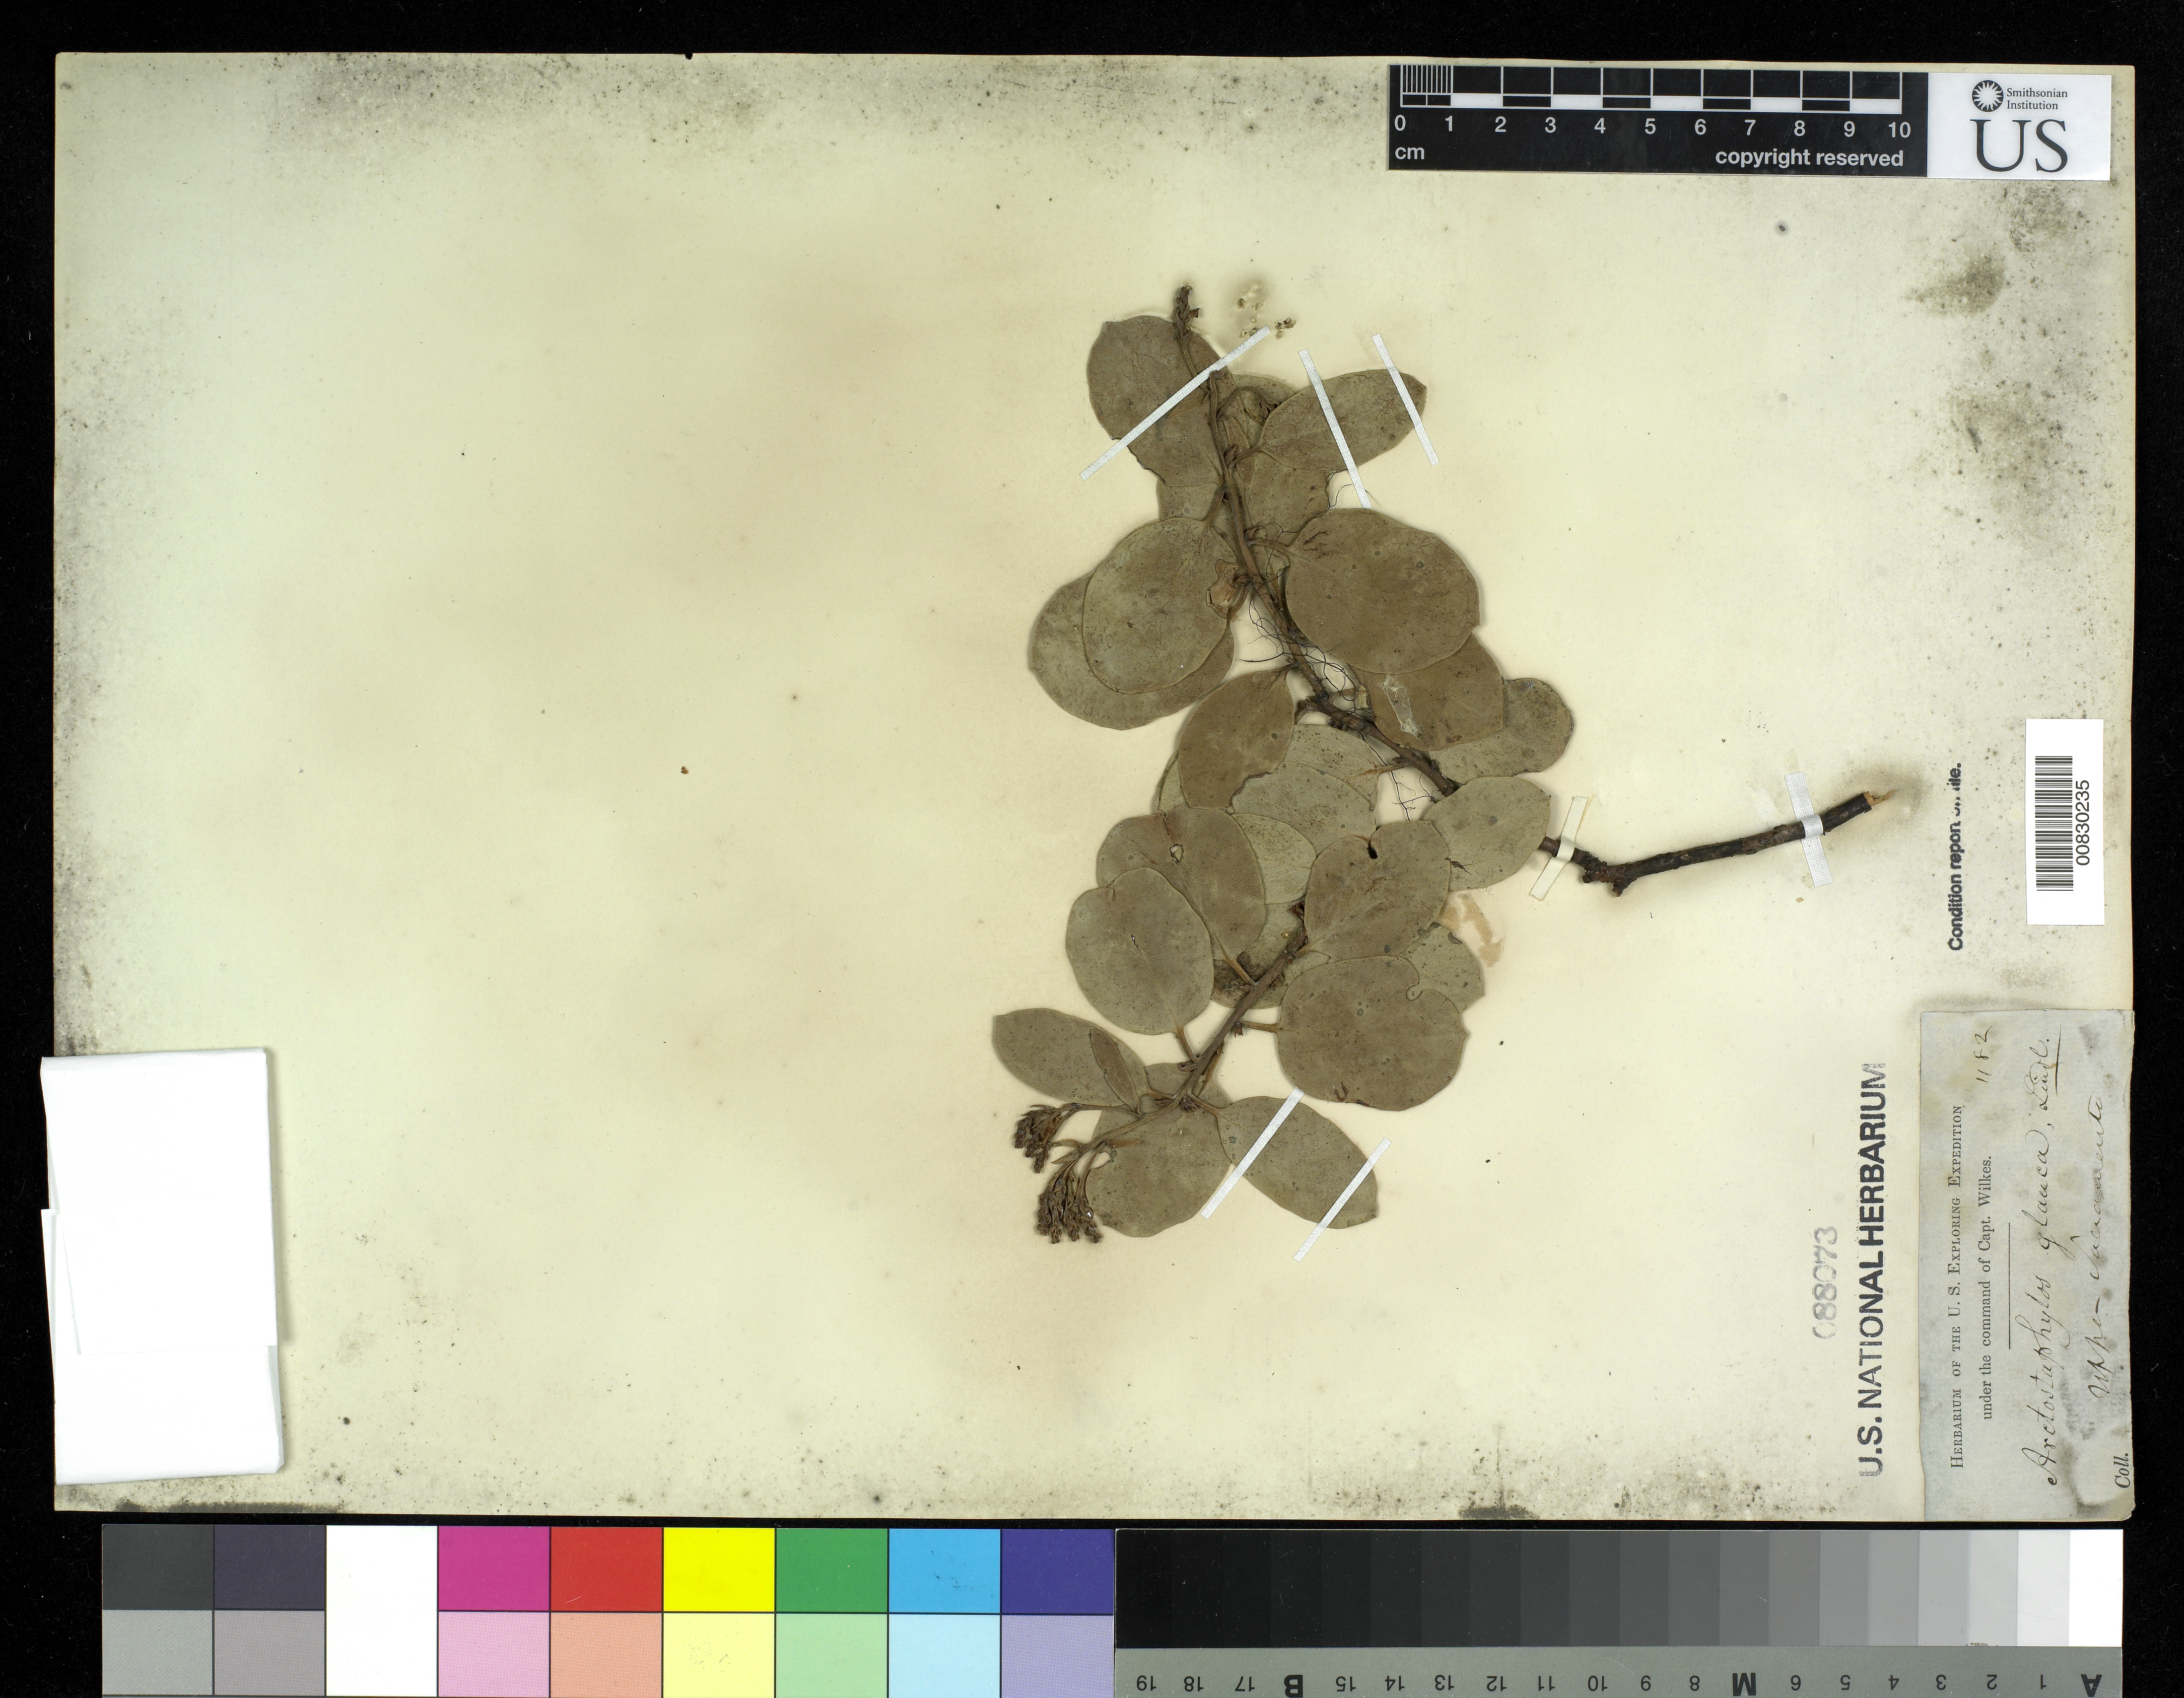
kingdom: Plantae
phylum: Tracheophyta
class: Magnoliopsida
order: Ericales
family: Ericaceae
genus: Arctostaphylos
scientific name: Arctostaphylos glauca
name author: Lindl.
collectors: Wilkes Explor. Exped.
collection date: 1838/1842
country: United States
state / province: California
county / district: Sacramento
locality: Upper Sacramento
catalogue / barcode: US 88073